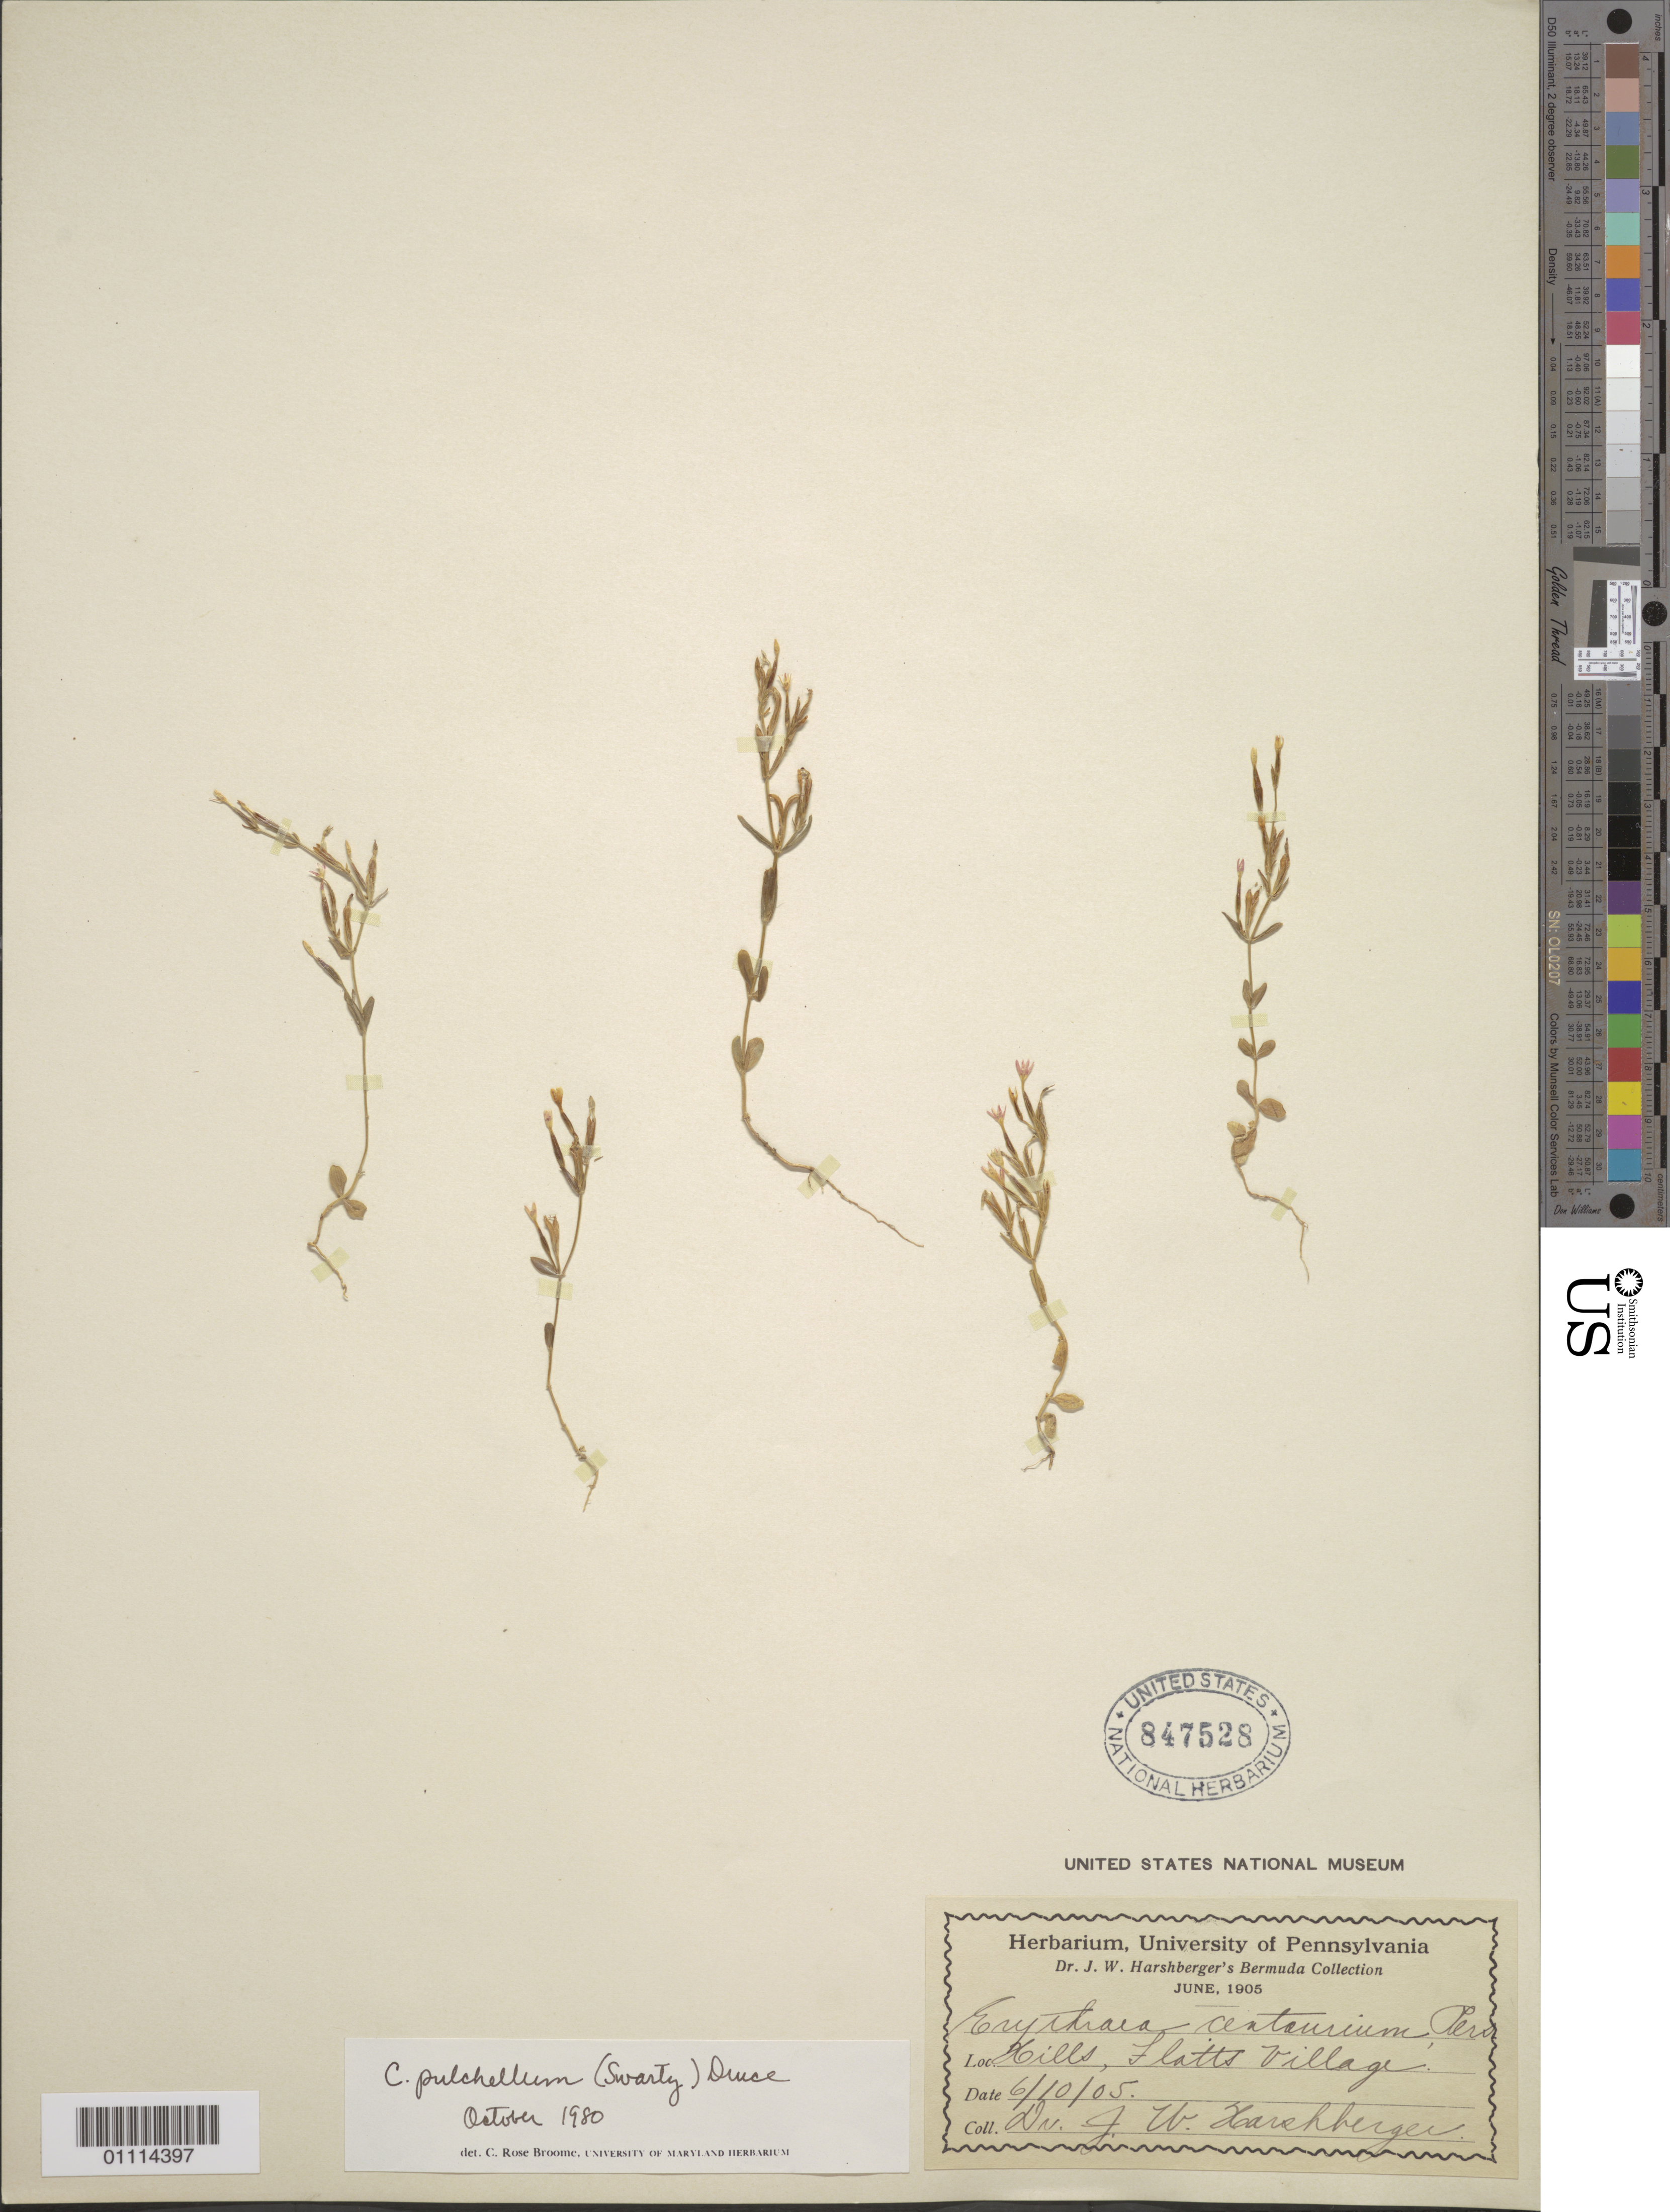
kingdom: Plantae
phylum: Tracheophyta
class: Magnoliopsida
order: Gentianales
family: Gentianaceae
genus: Centaurium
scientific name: Centaurium pulchellum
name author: (Sw.) Druce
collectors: J. W. Harshberger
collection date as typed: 06 Oct 1905 or 10 Jun 1905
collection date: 1905-06-10 or 1905-10-06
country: Bermuda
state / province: Smiths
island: Bermuda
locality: Hills, Flatts Village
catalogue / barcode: US 847528